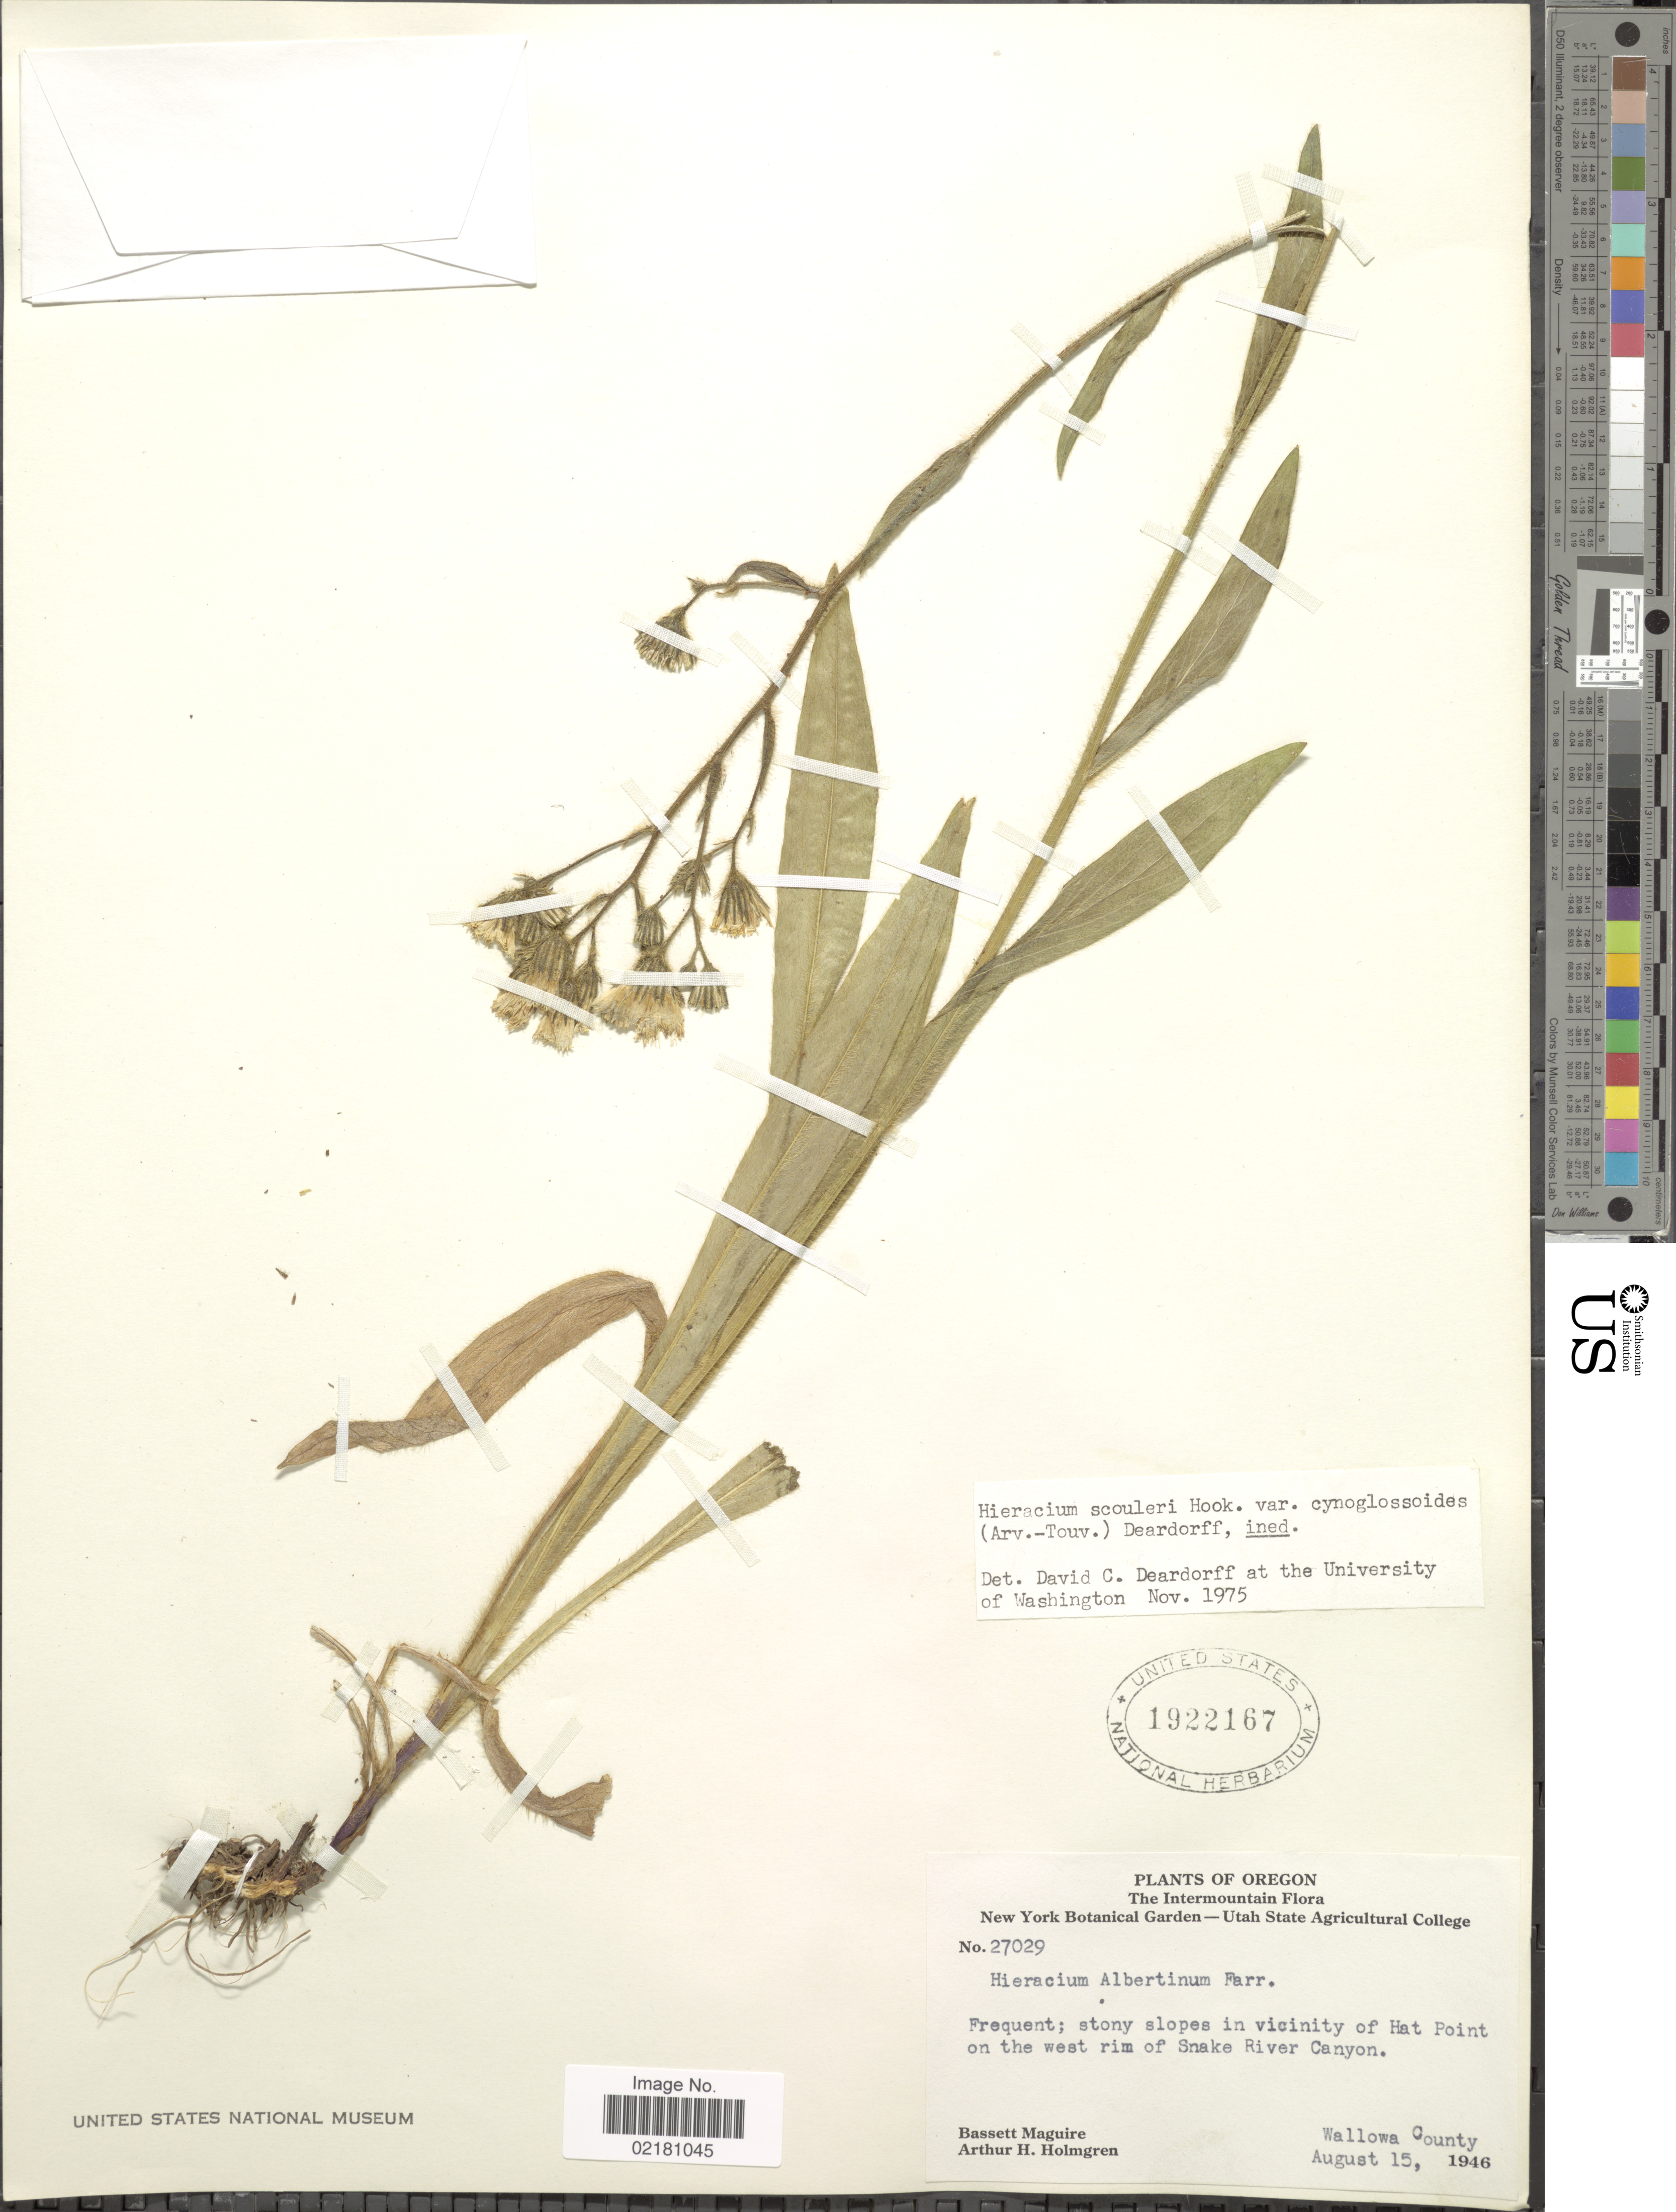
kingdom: Plantae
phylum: Tracheophyta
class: Magnoliopsida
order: Asterales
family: Asteraceae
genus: Hieracium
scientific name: Hieracium scouleri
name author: Hook.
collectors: B. Maguire & A. H. Holmgren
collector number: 27029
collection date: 1946-08-15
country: United States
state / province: Oregon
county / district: Wallowa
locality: The Intermountain Flora. Frequent; stony slopes in vicinity of Hat Point on the west rim of Snake River Canyon. Wallowa County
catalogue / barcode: US 1922167